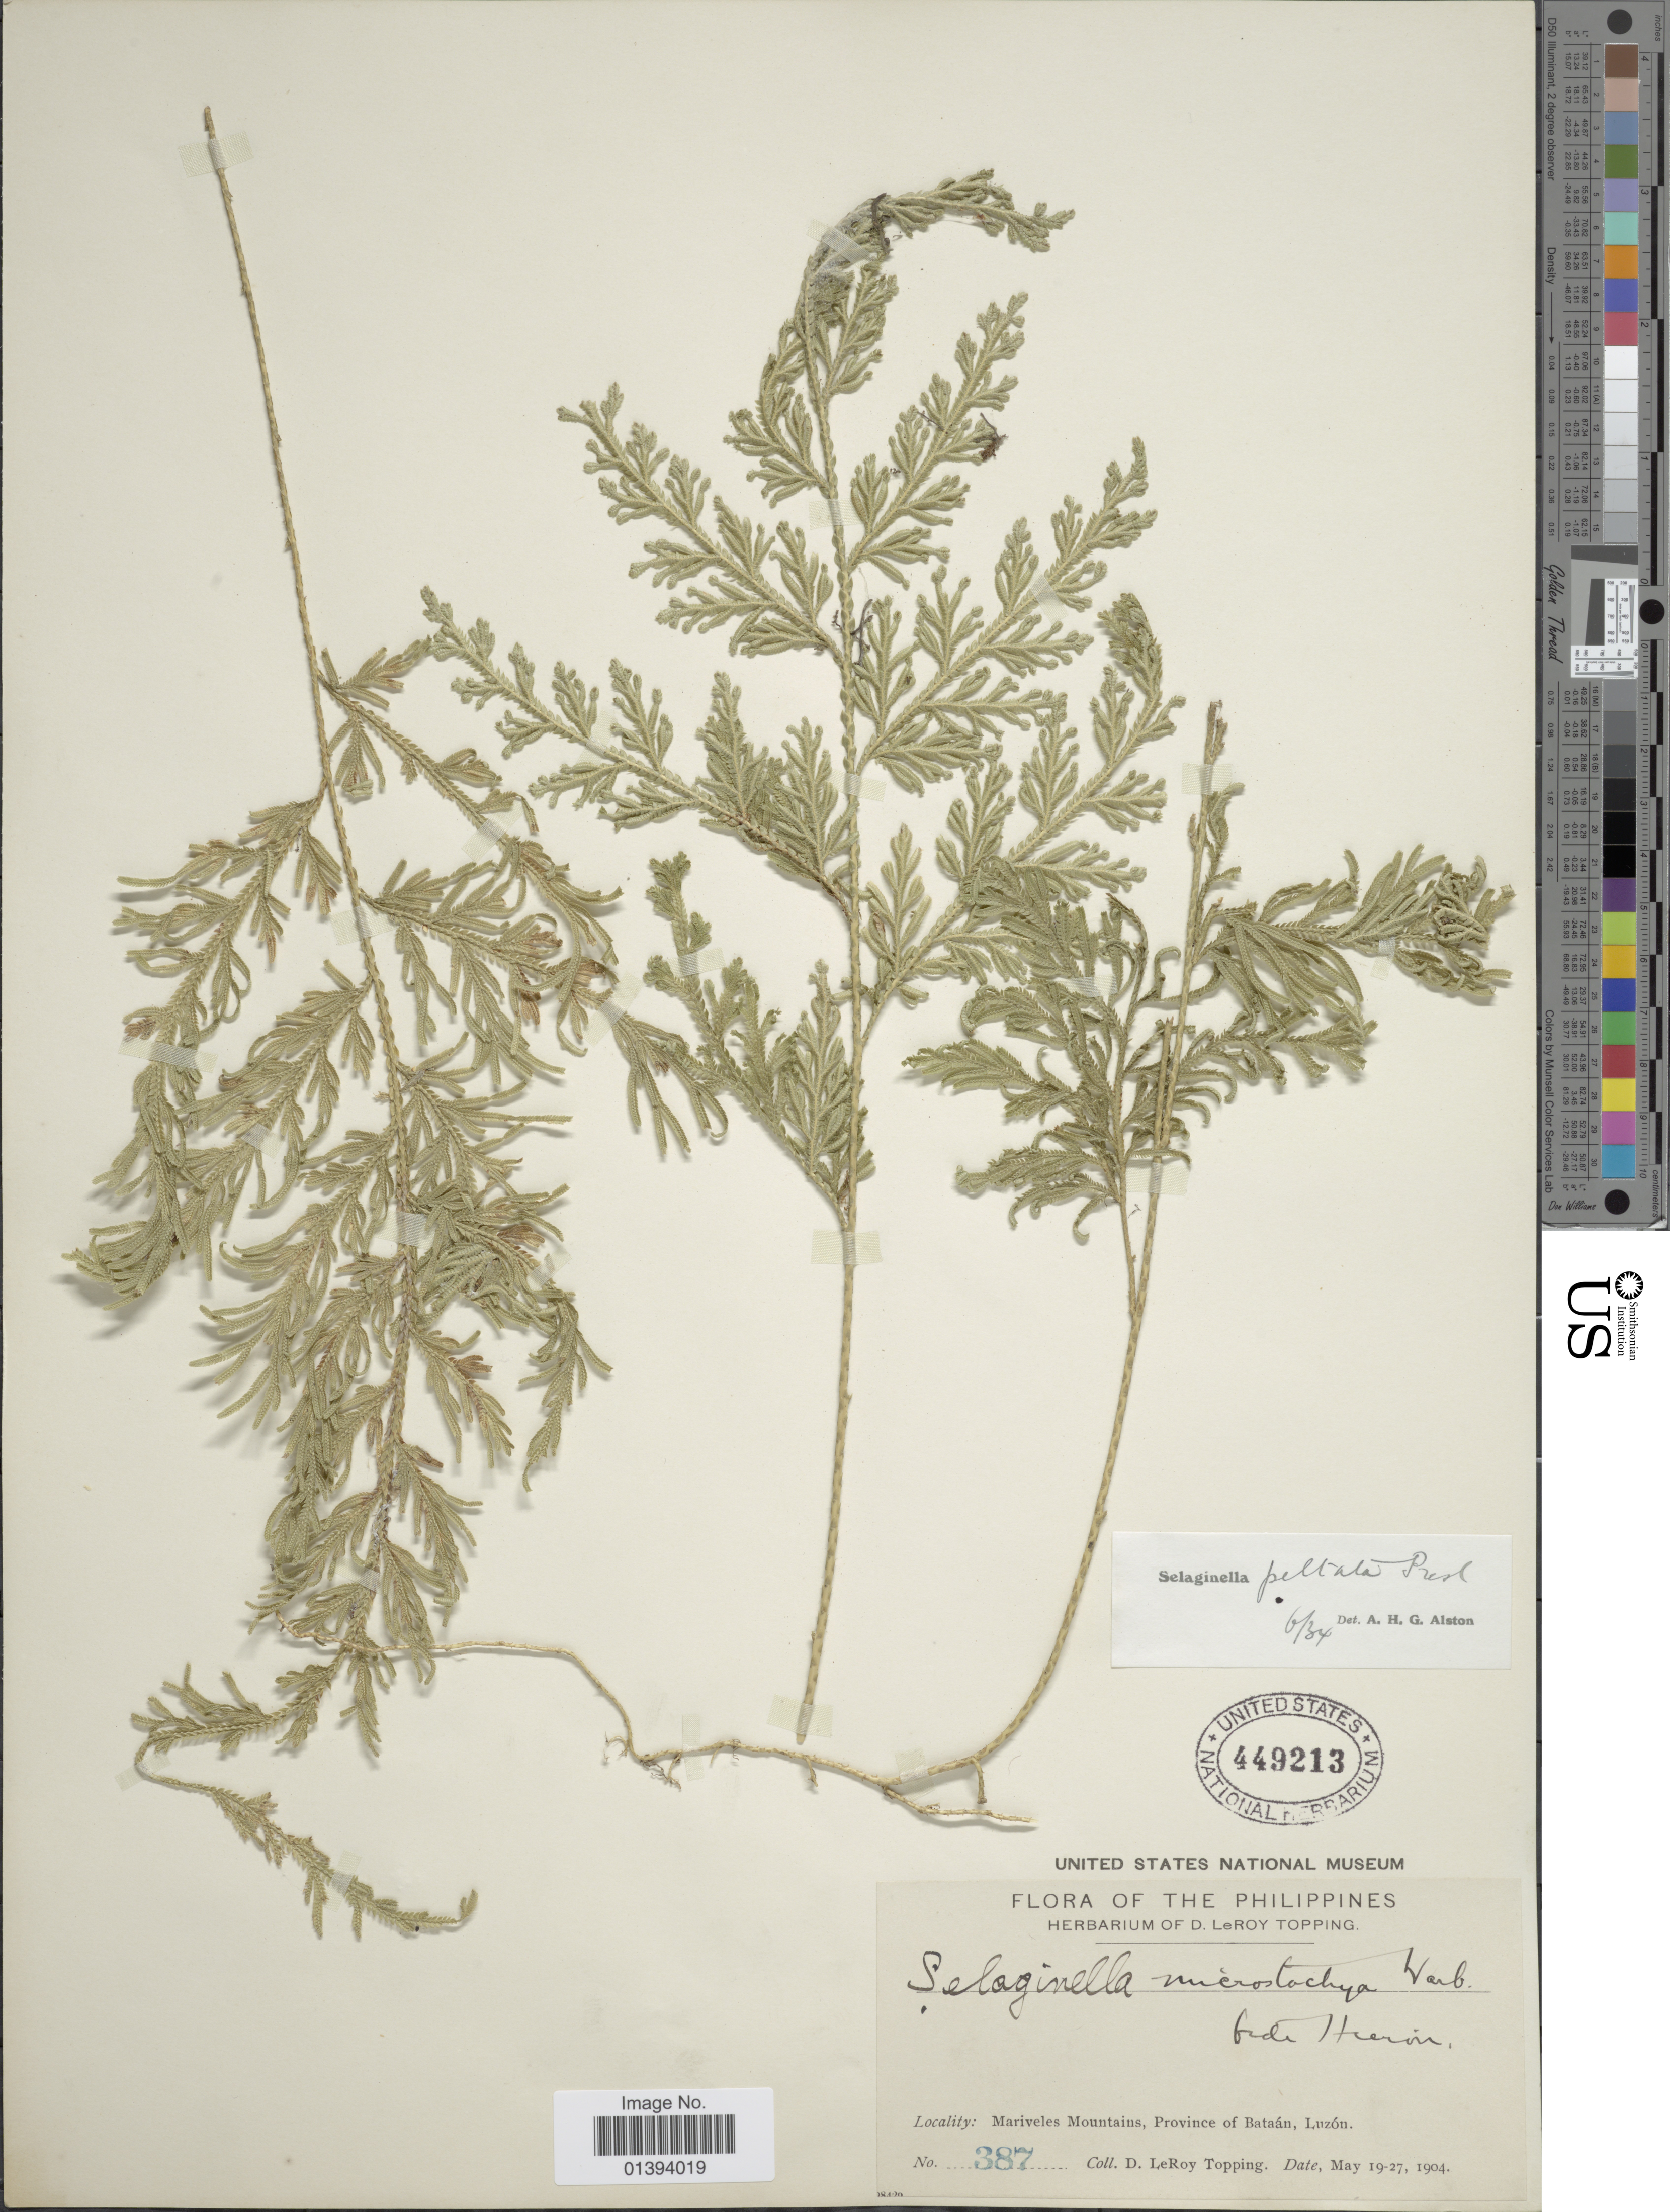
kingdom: Plantae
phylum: Tracheophyta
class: Lycopodiopsida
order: Selaginellales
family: Selaginellaceae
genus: Selaginella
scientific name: Selaginella peltata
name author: C. Presl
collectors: D. L. Topping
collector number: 387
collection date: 1904-05-19/1904-05-27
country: Philippines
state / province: Central Luzon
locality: Mariveles Mountain, Province of Bataán, Luzon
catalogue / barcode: US 449213